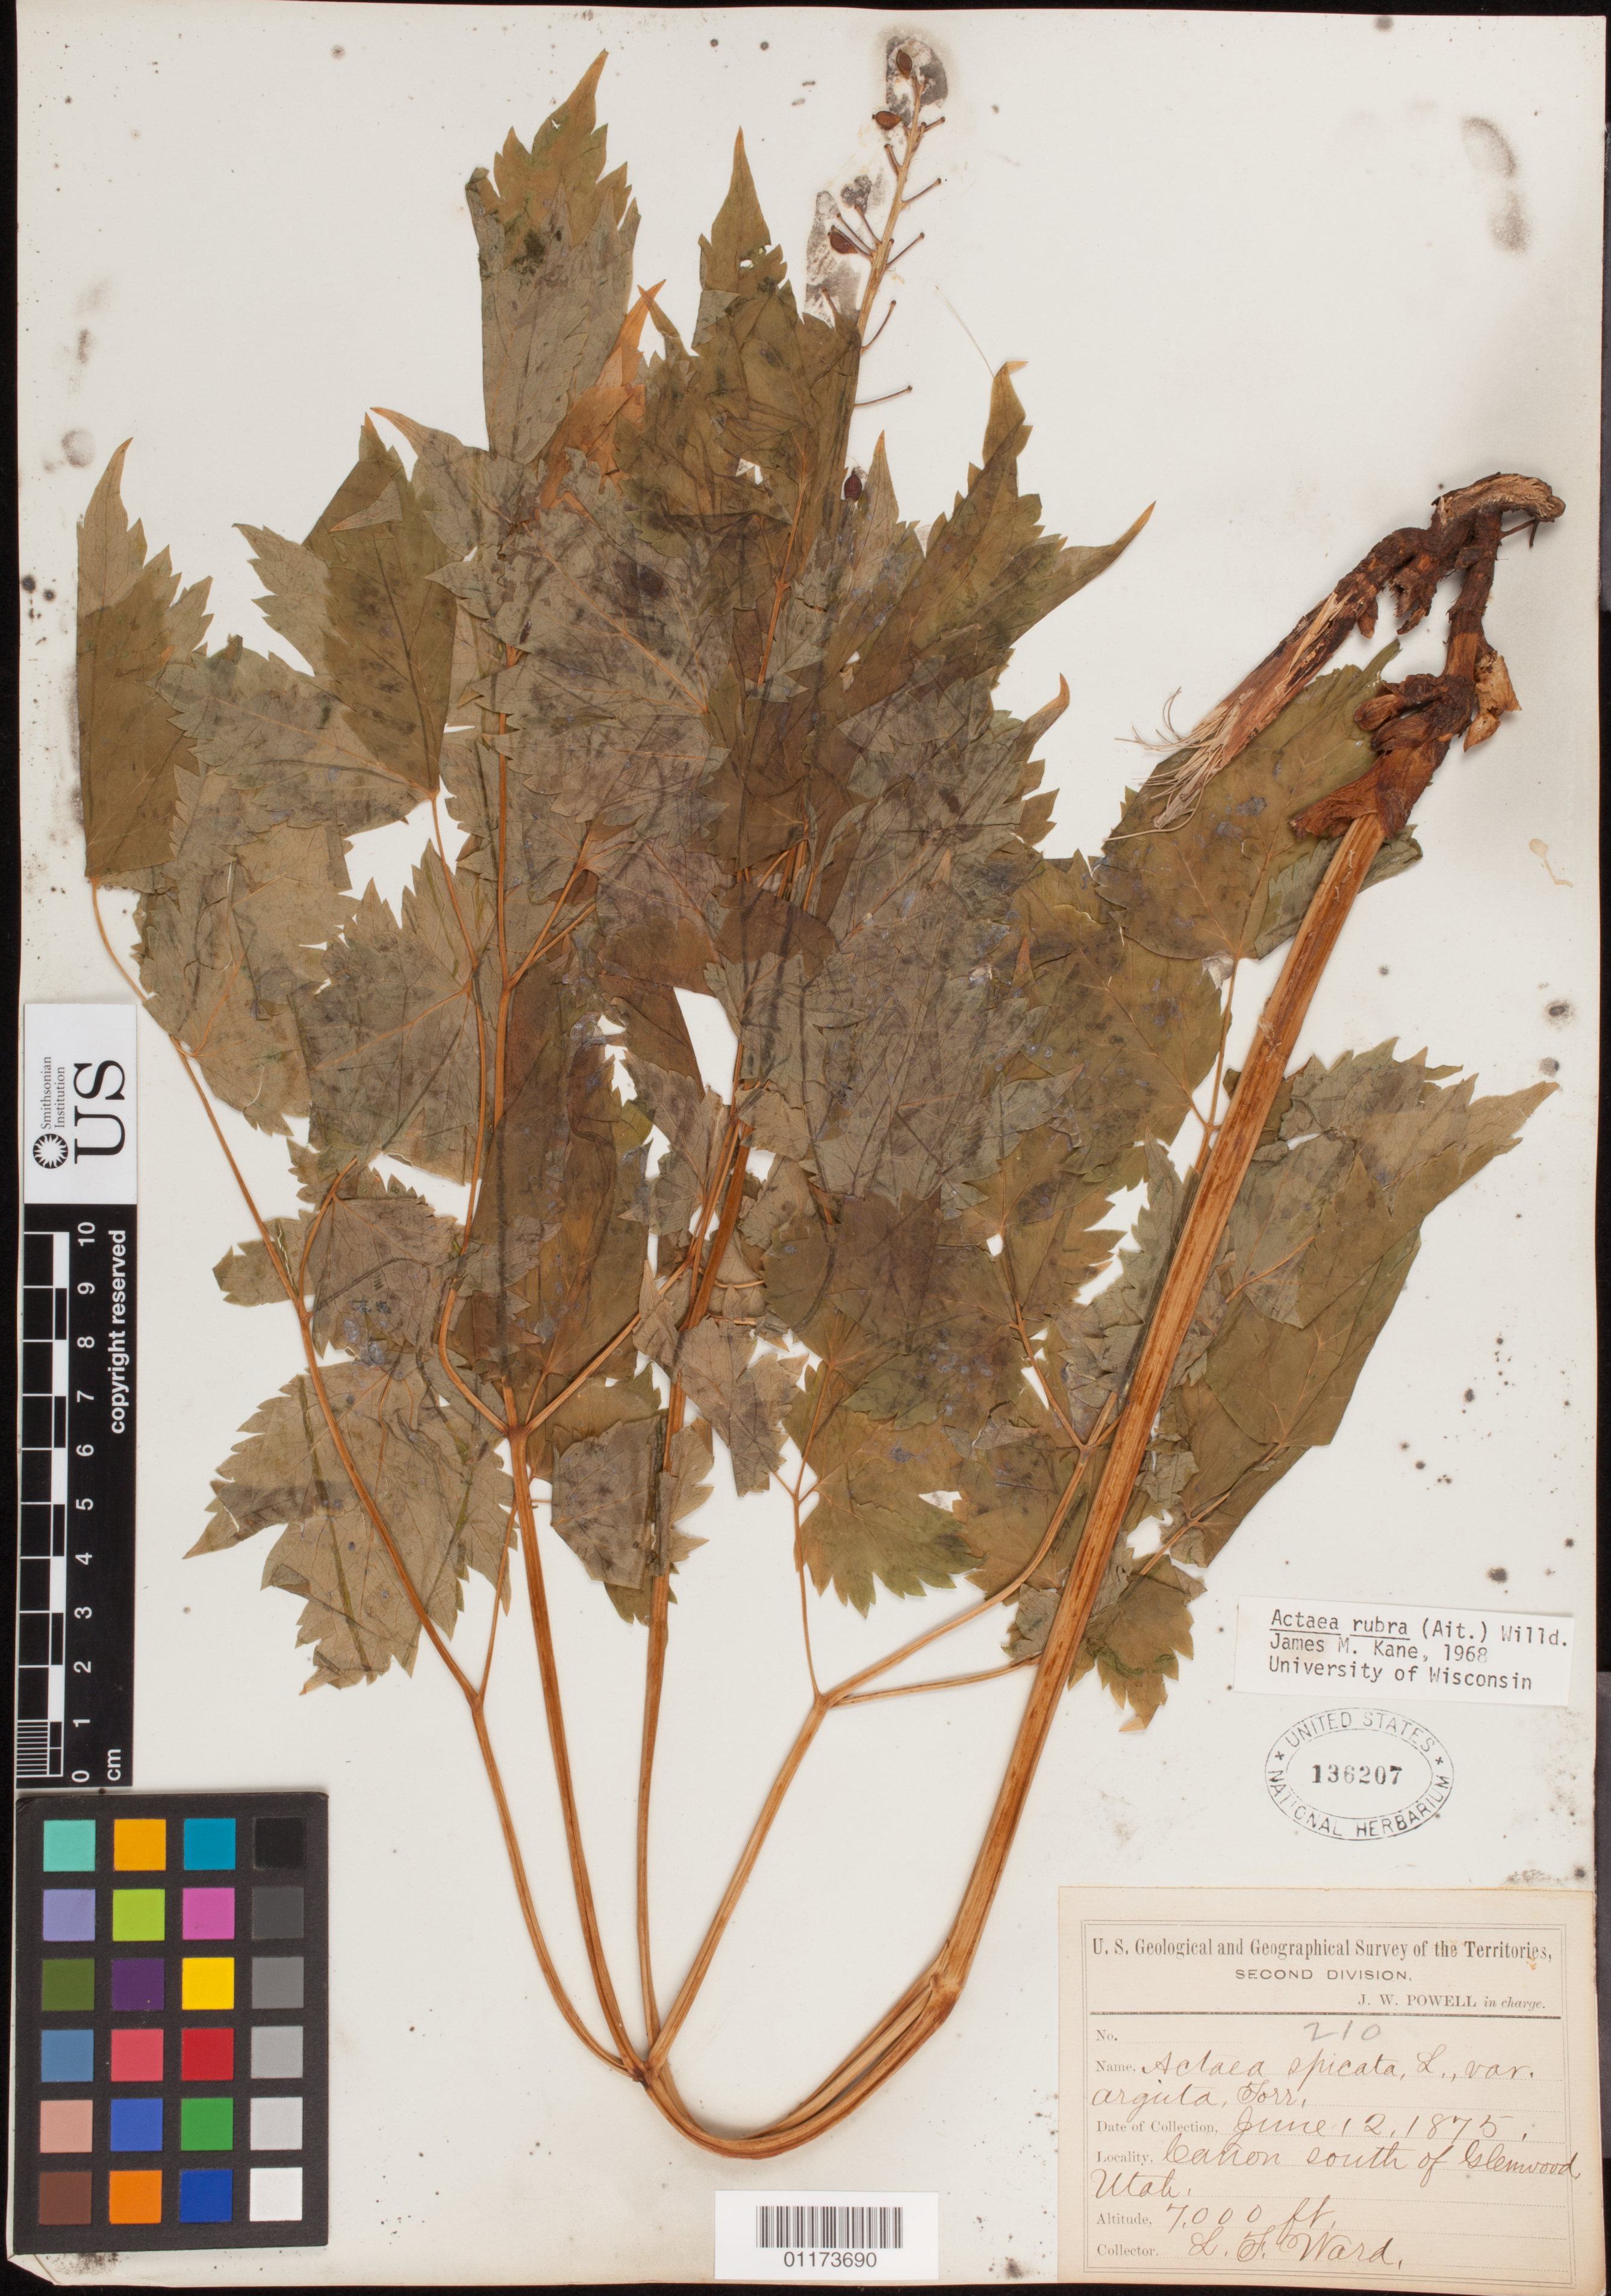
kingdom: Plantae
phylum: Tracheophyta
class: Magnoliopsida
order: Ranunculales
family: Ranunculaceae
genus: Actaea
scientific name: Actaea rubra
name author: (Aiton) Willd.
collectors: L. F. Ward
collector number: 210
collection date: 1875-06-12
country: United States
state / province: Utah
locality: Canyon South of Glenwood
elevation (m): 2134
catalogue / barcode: US 136207